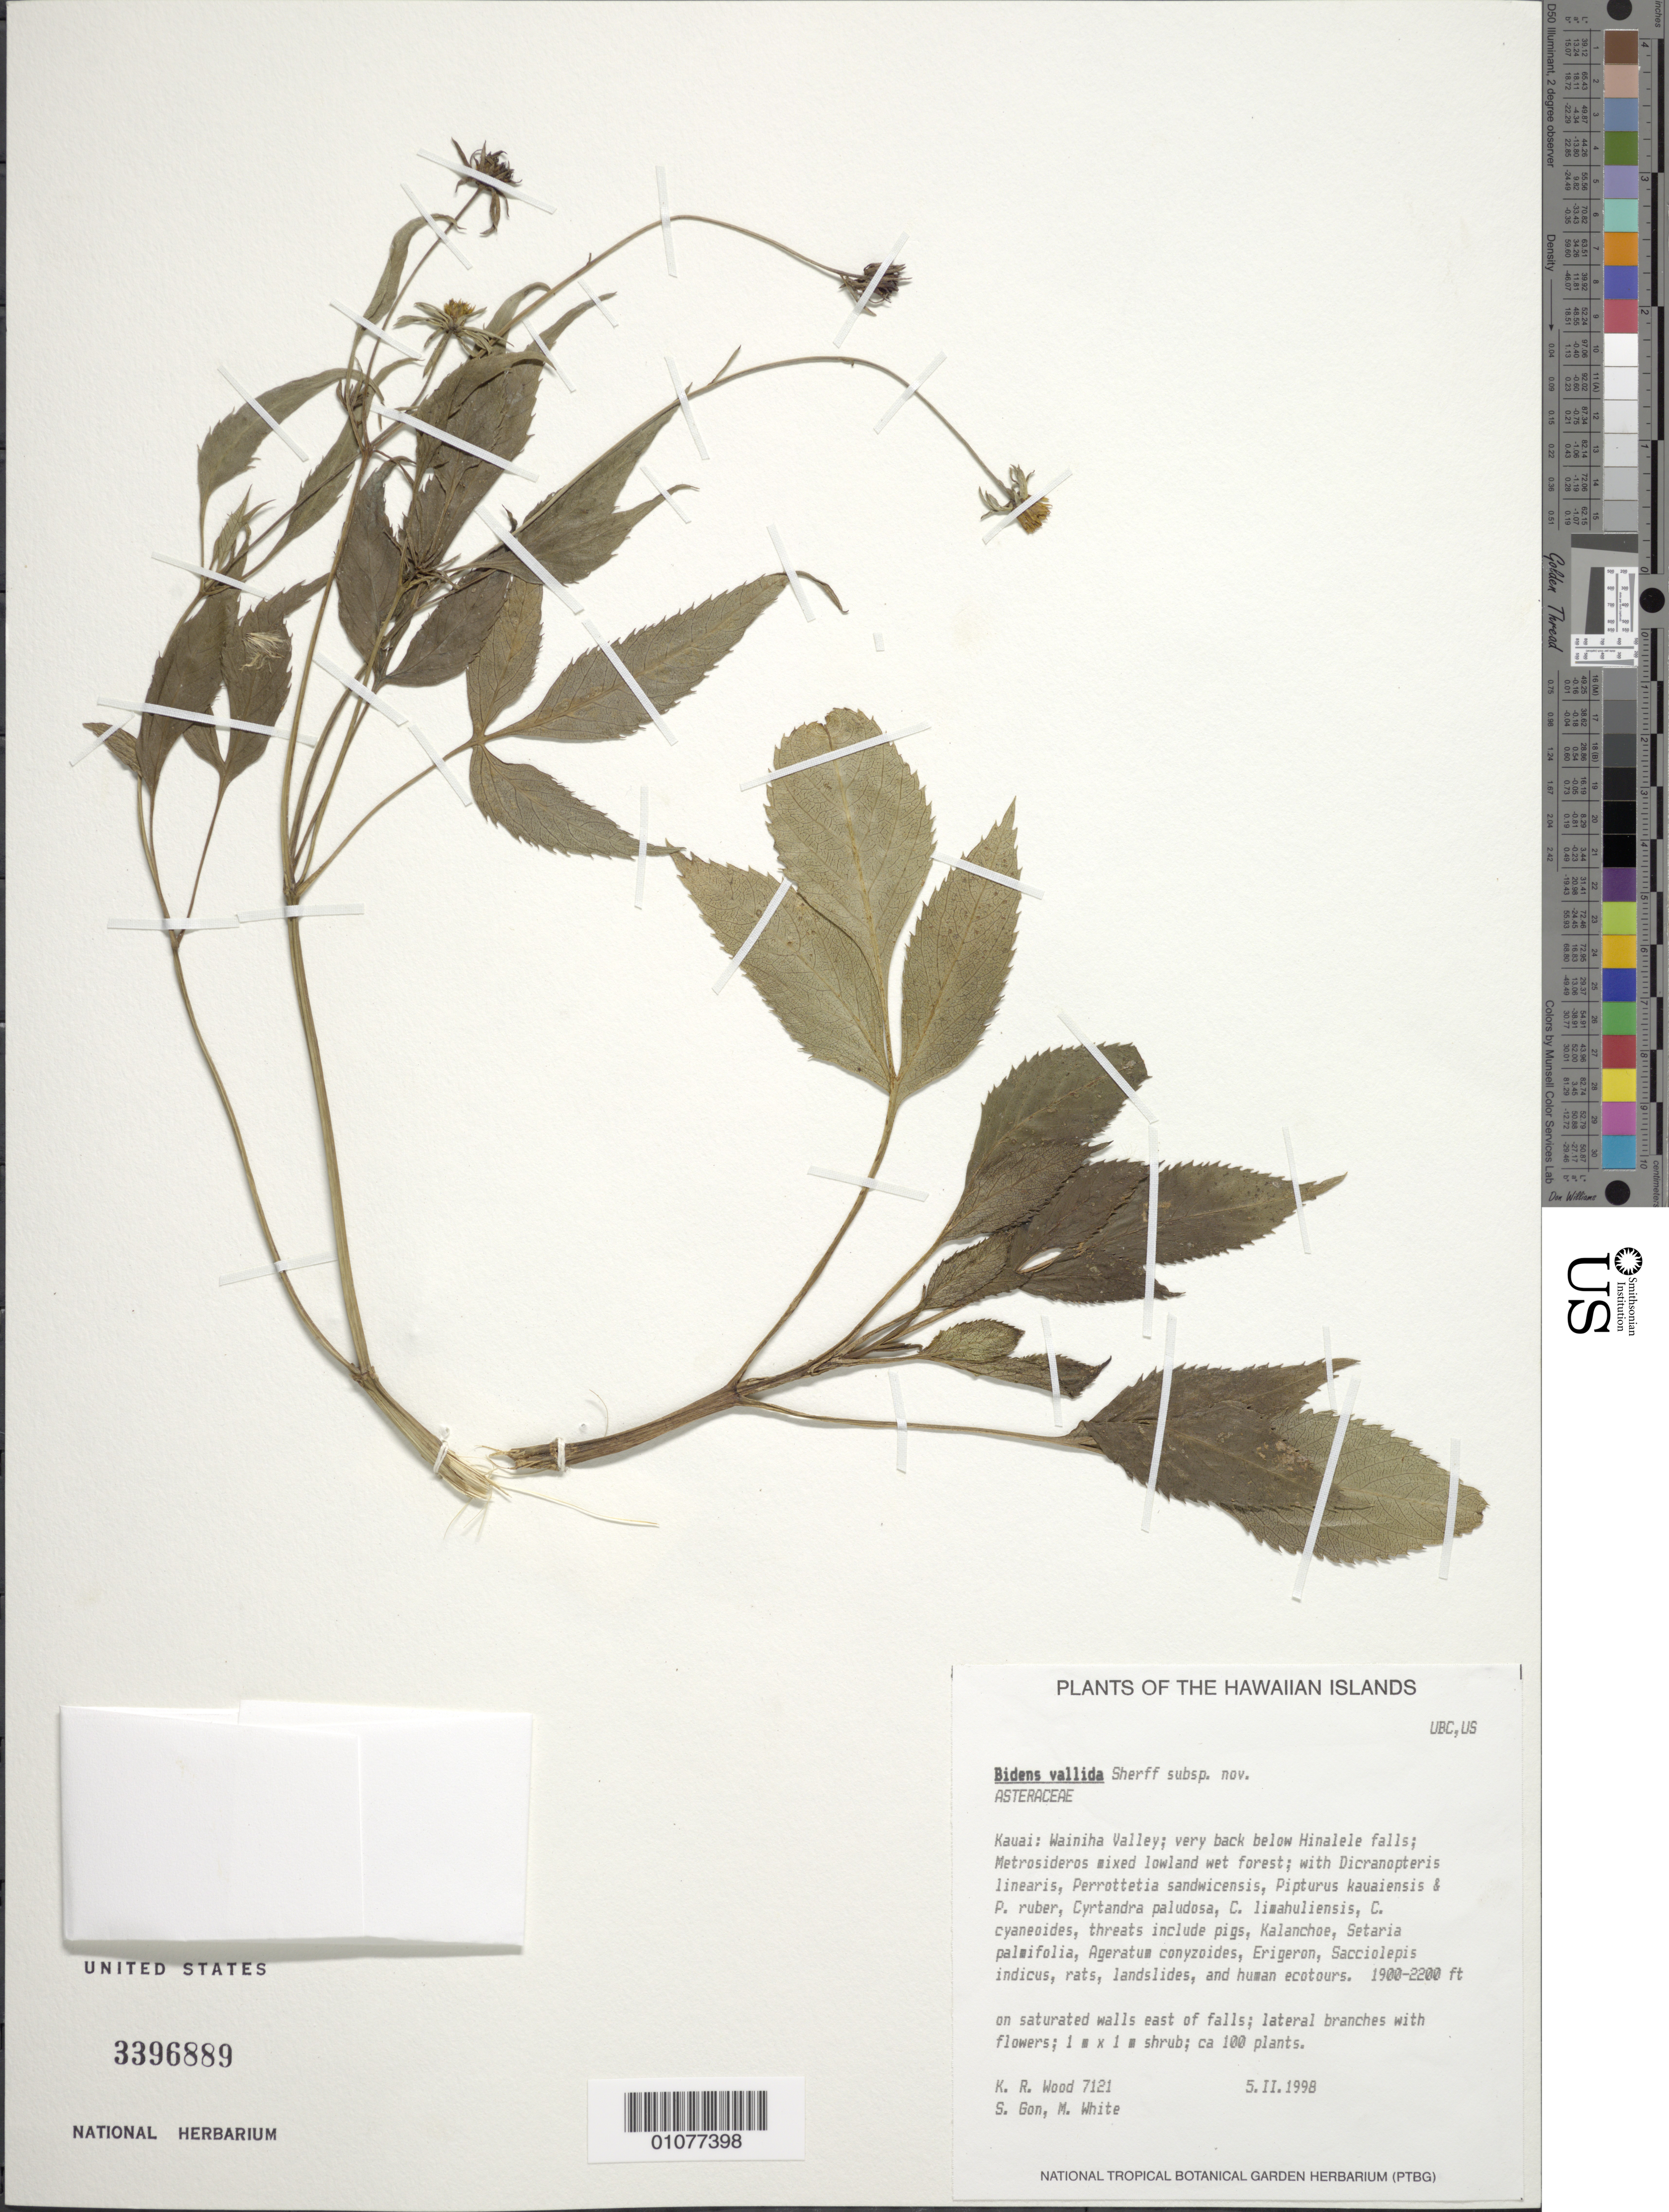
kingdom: Plantae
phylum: Tracheophyta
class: Magnoliopsida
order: Asterales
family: Asteraceae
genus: Bidens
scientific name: Bidens valida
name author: Sherff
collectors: K. R. Wood, S. Gon & M. White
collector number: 7121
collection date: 1998-02-05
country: United States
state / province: Hawaii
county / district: Kauai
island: Kaua'i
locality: Wainiha Valley; very back below Hinalele falls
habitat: mixed lowland wet forest; pigs, Kalanchoe, Setaria palmifolia, Ageratum conyzoides, Erigeron, Sacciolepis indicus, rats, landslides, human ecotours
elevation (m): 579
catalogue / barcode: US 3396889